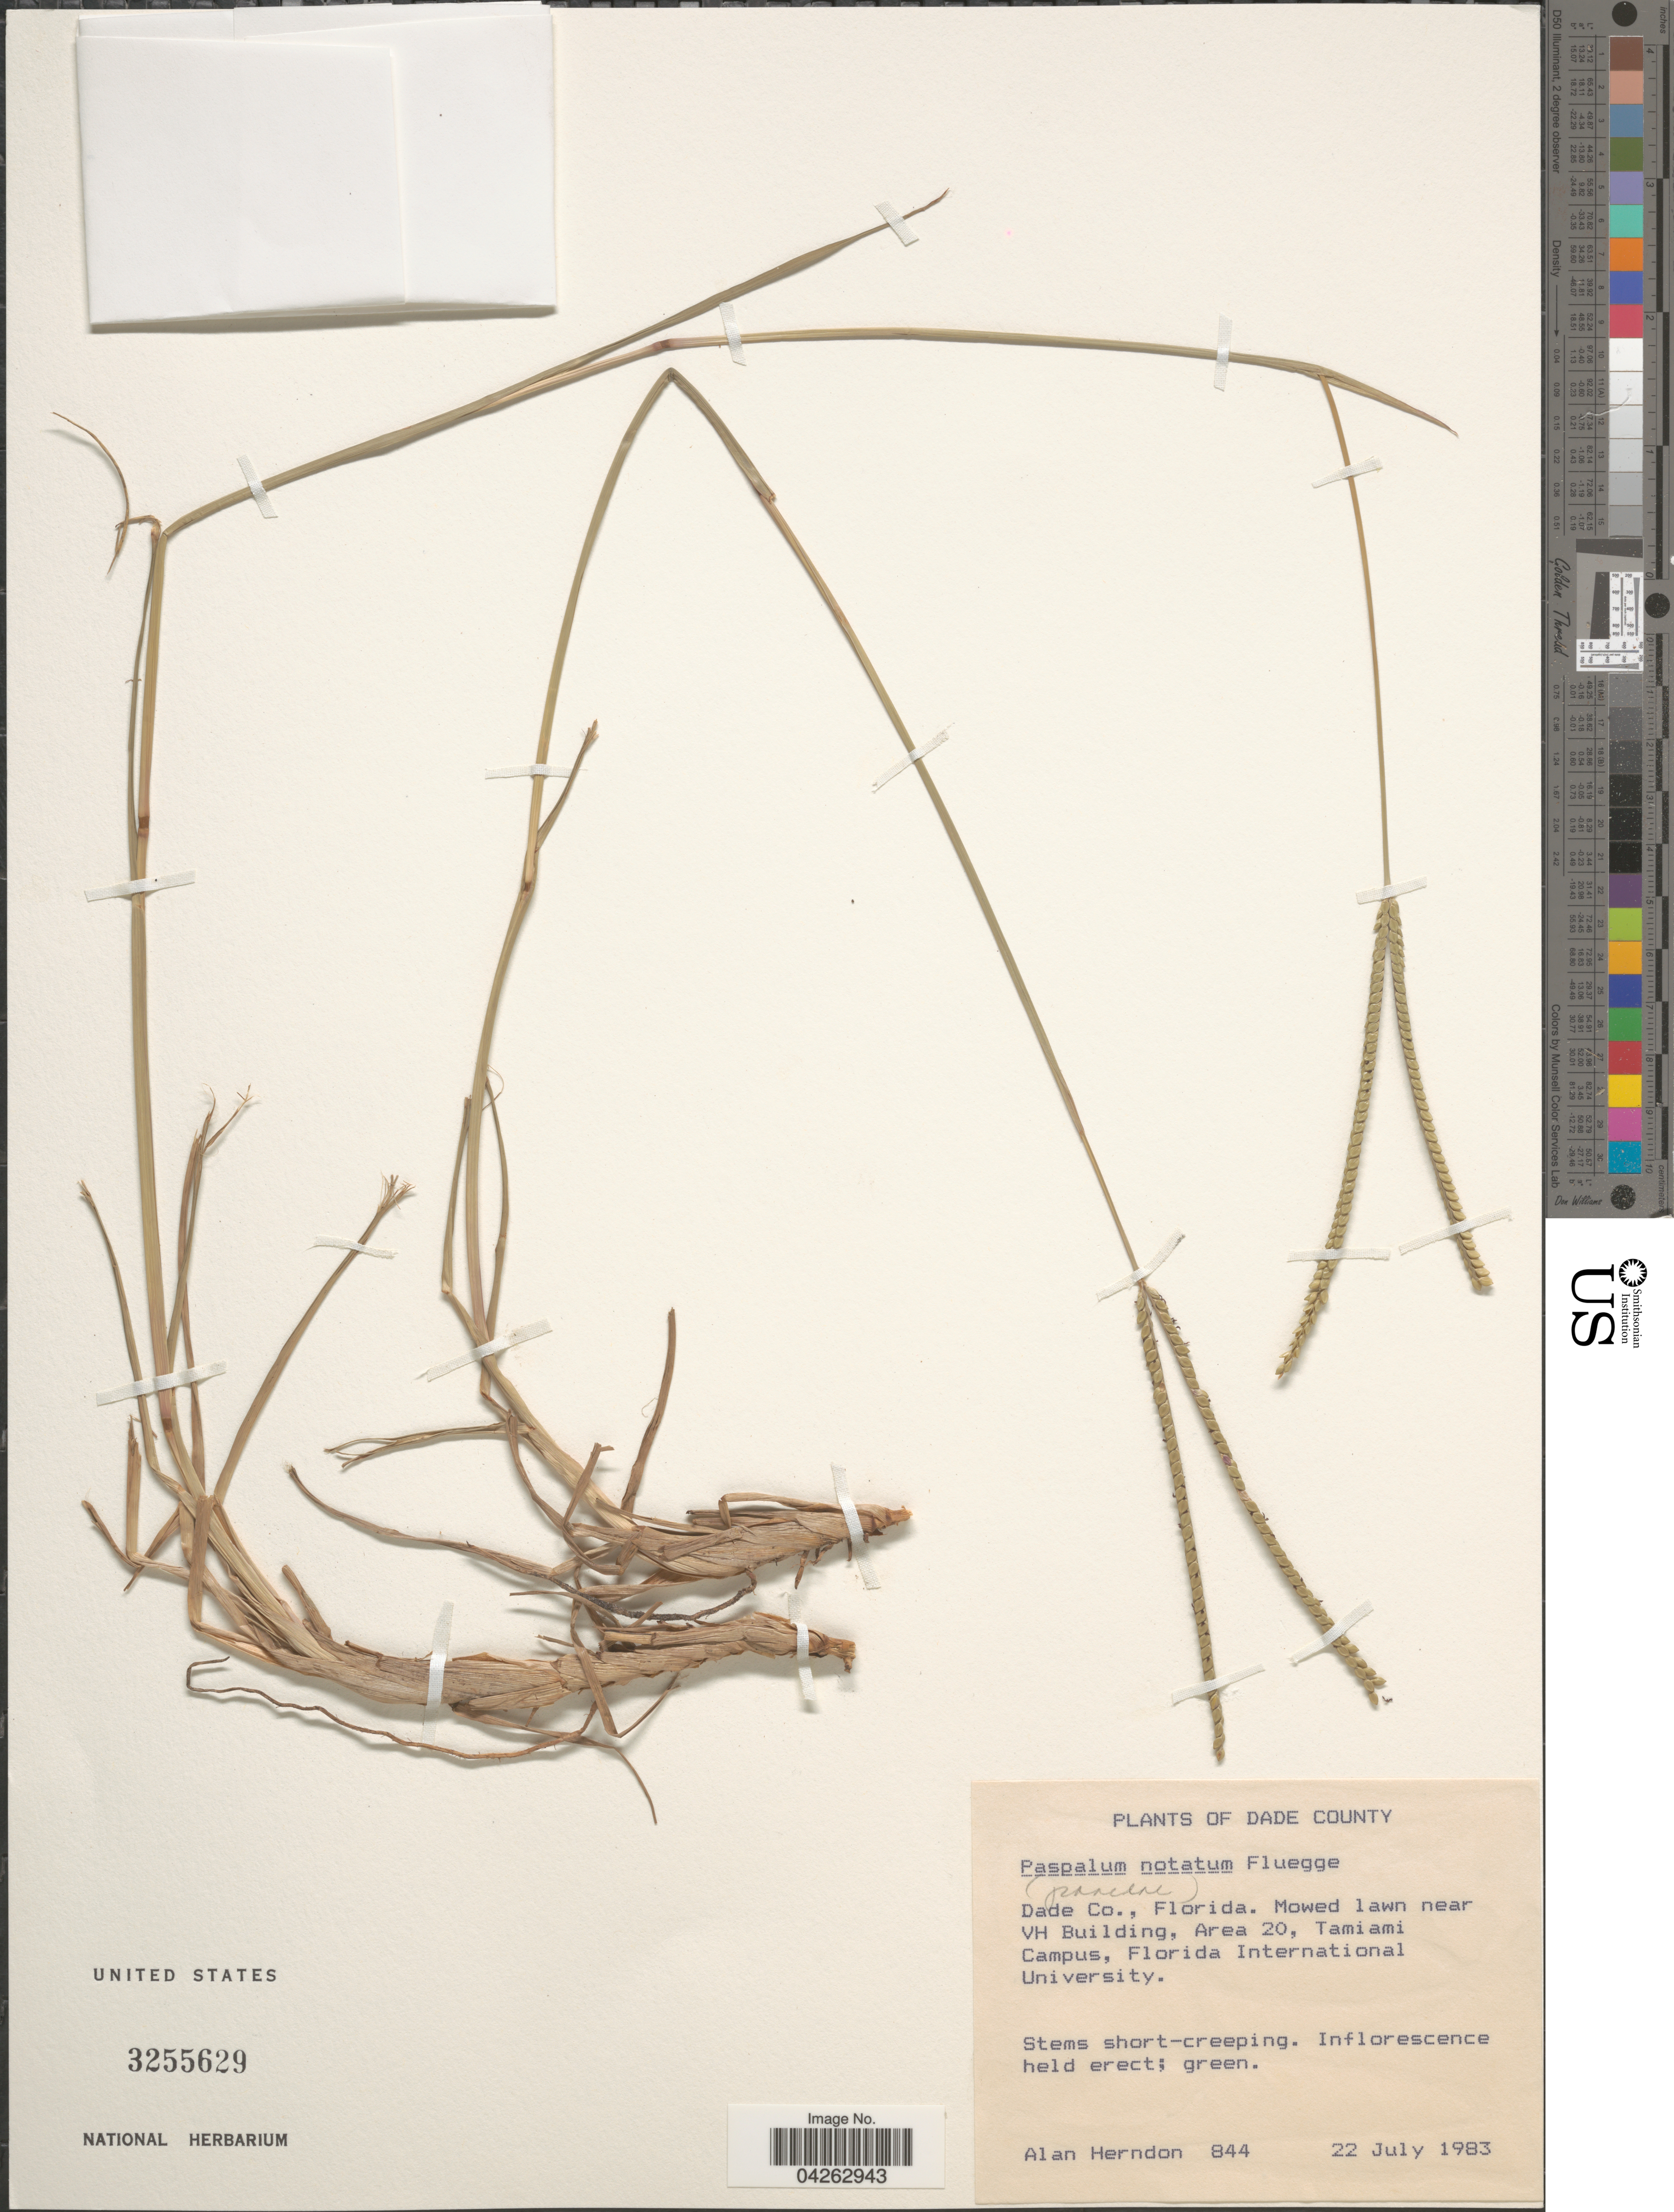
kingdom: Plantae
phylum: Tracheophyta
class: Liliopsida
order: Poales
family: Poaceae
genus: Paspalum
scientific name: Paspalum notatum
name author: Flüggé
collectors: A. Herndon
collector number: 844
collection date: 1983-07-22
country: United States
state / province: Florida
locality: Dade County. Mowed lawn near VH Building, Area 20, Tamiami Campus, Florida International University.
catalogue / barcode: US 3255629